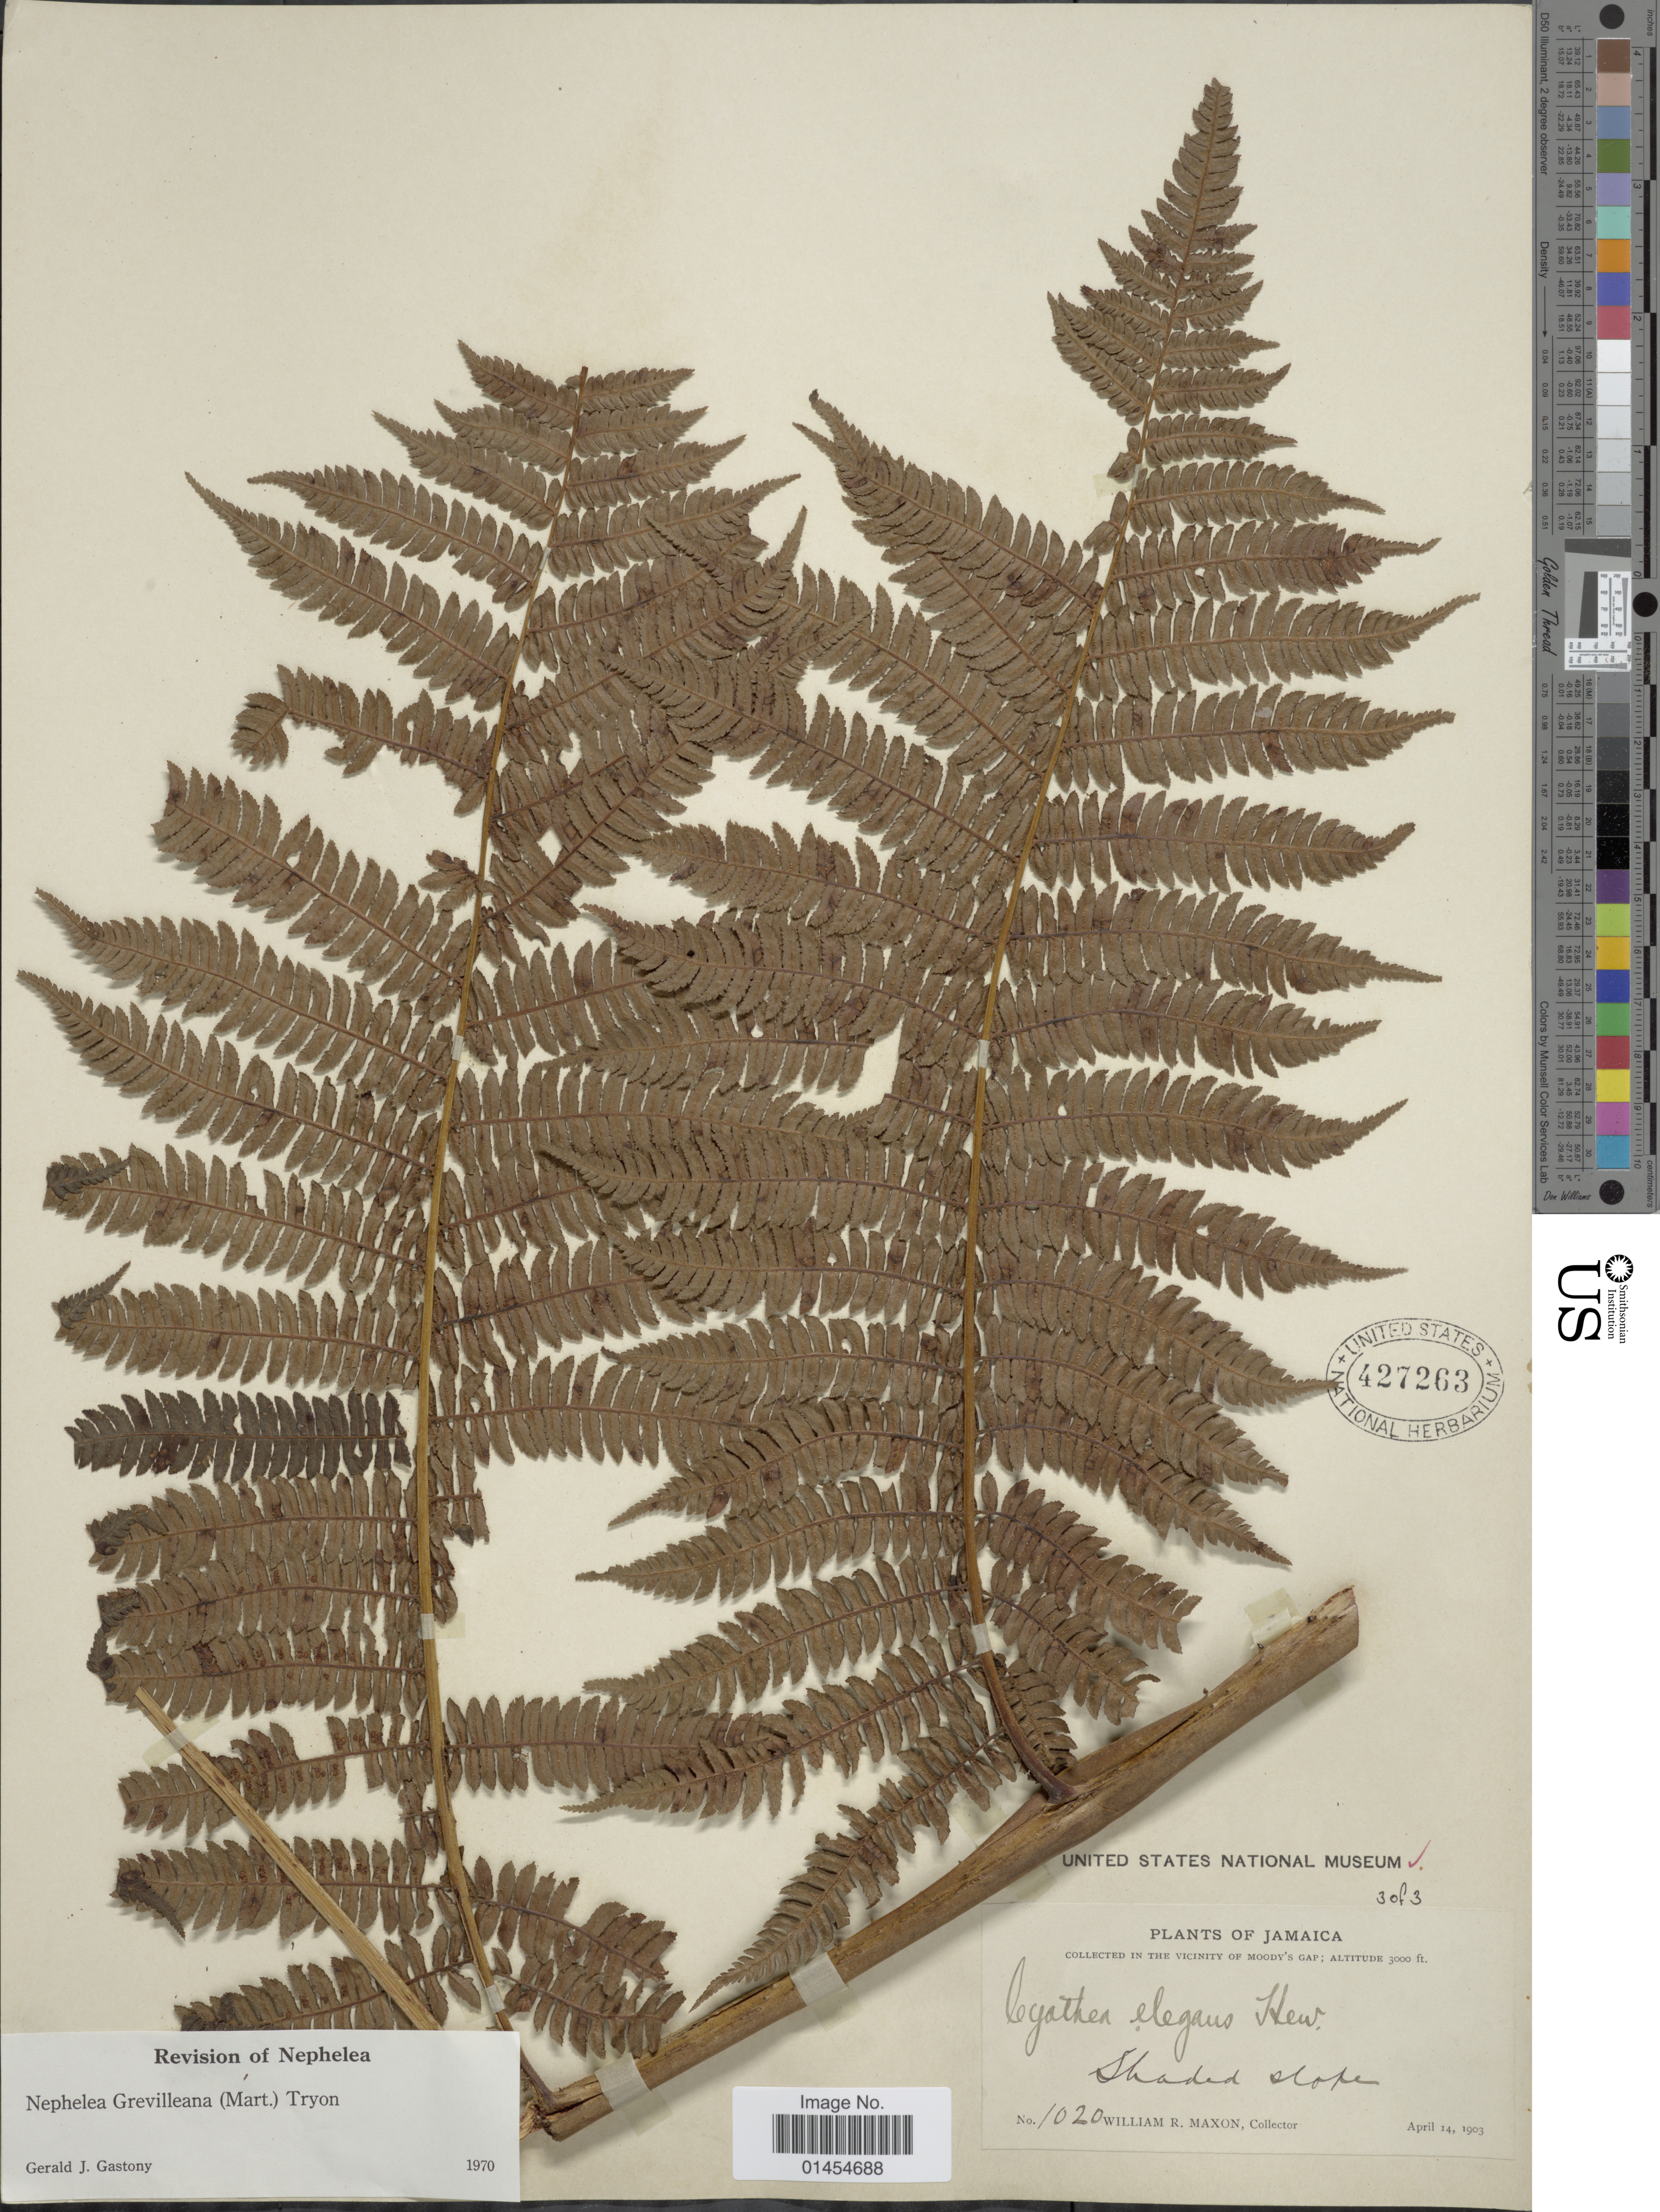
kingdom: Plantae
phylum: Tracheophyta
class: Polypodiopsida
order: Cyatheales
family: Cyatheaceae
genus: Alsophila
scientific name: Alsophila grevilleana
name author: (Mart.) D.S. Conant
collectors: W. R. Maxon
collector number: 1020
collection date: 1903-04-14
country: Jamaica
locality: Collected in the Vicinity of Moody's Gap. Shaded slope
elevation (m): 914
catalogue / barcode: US 427263